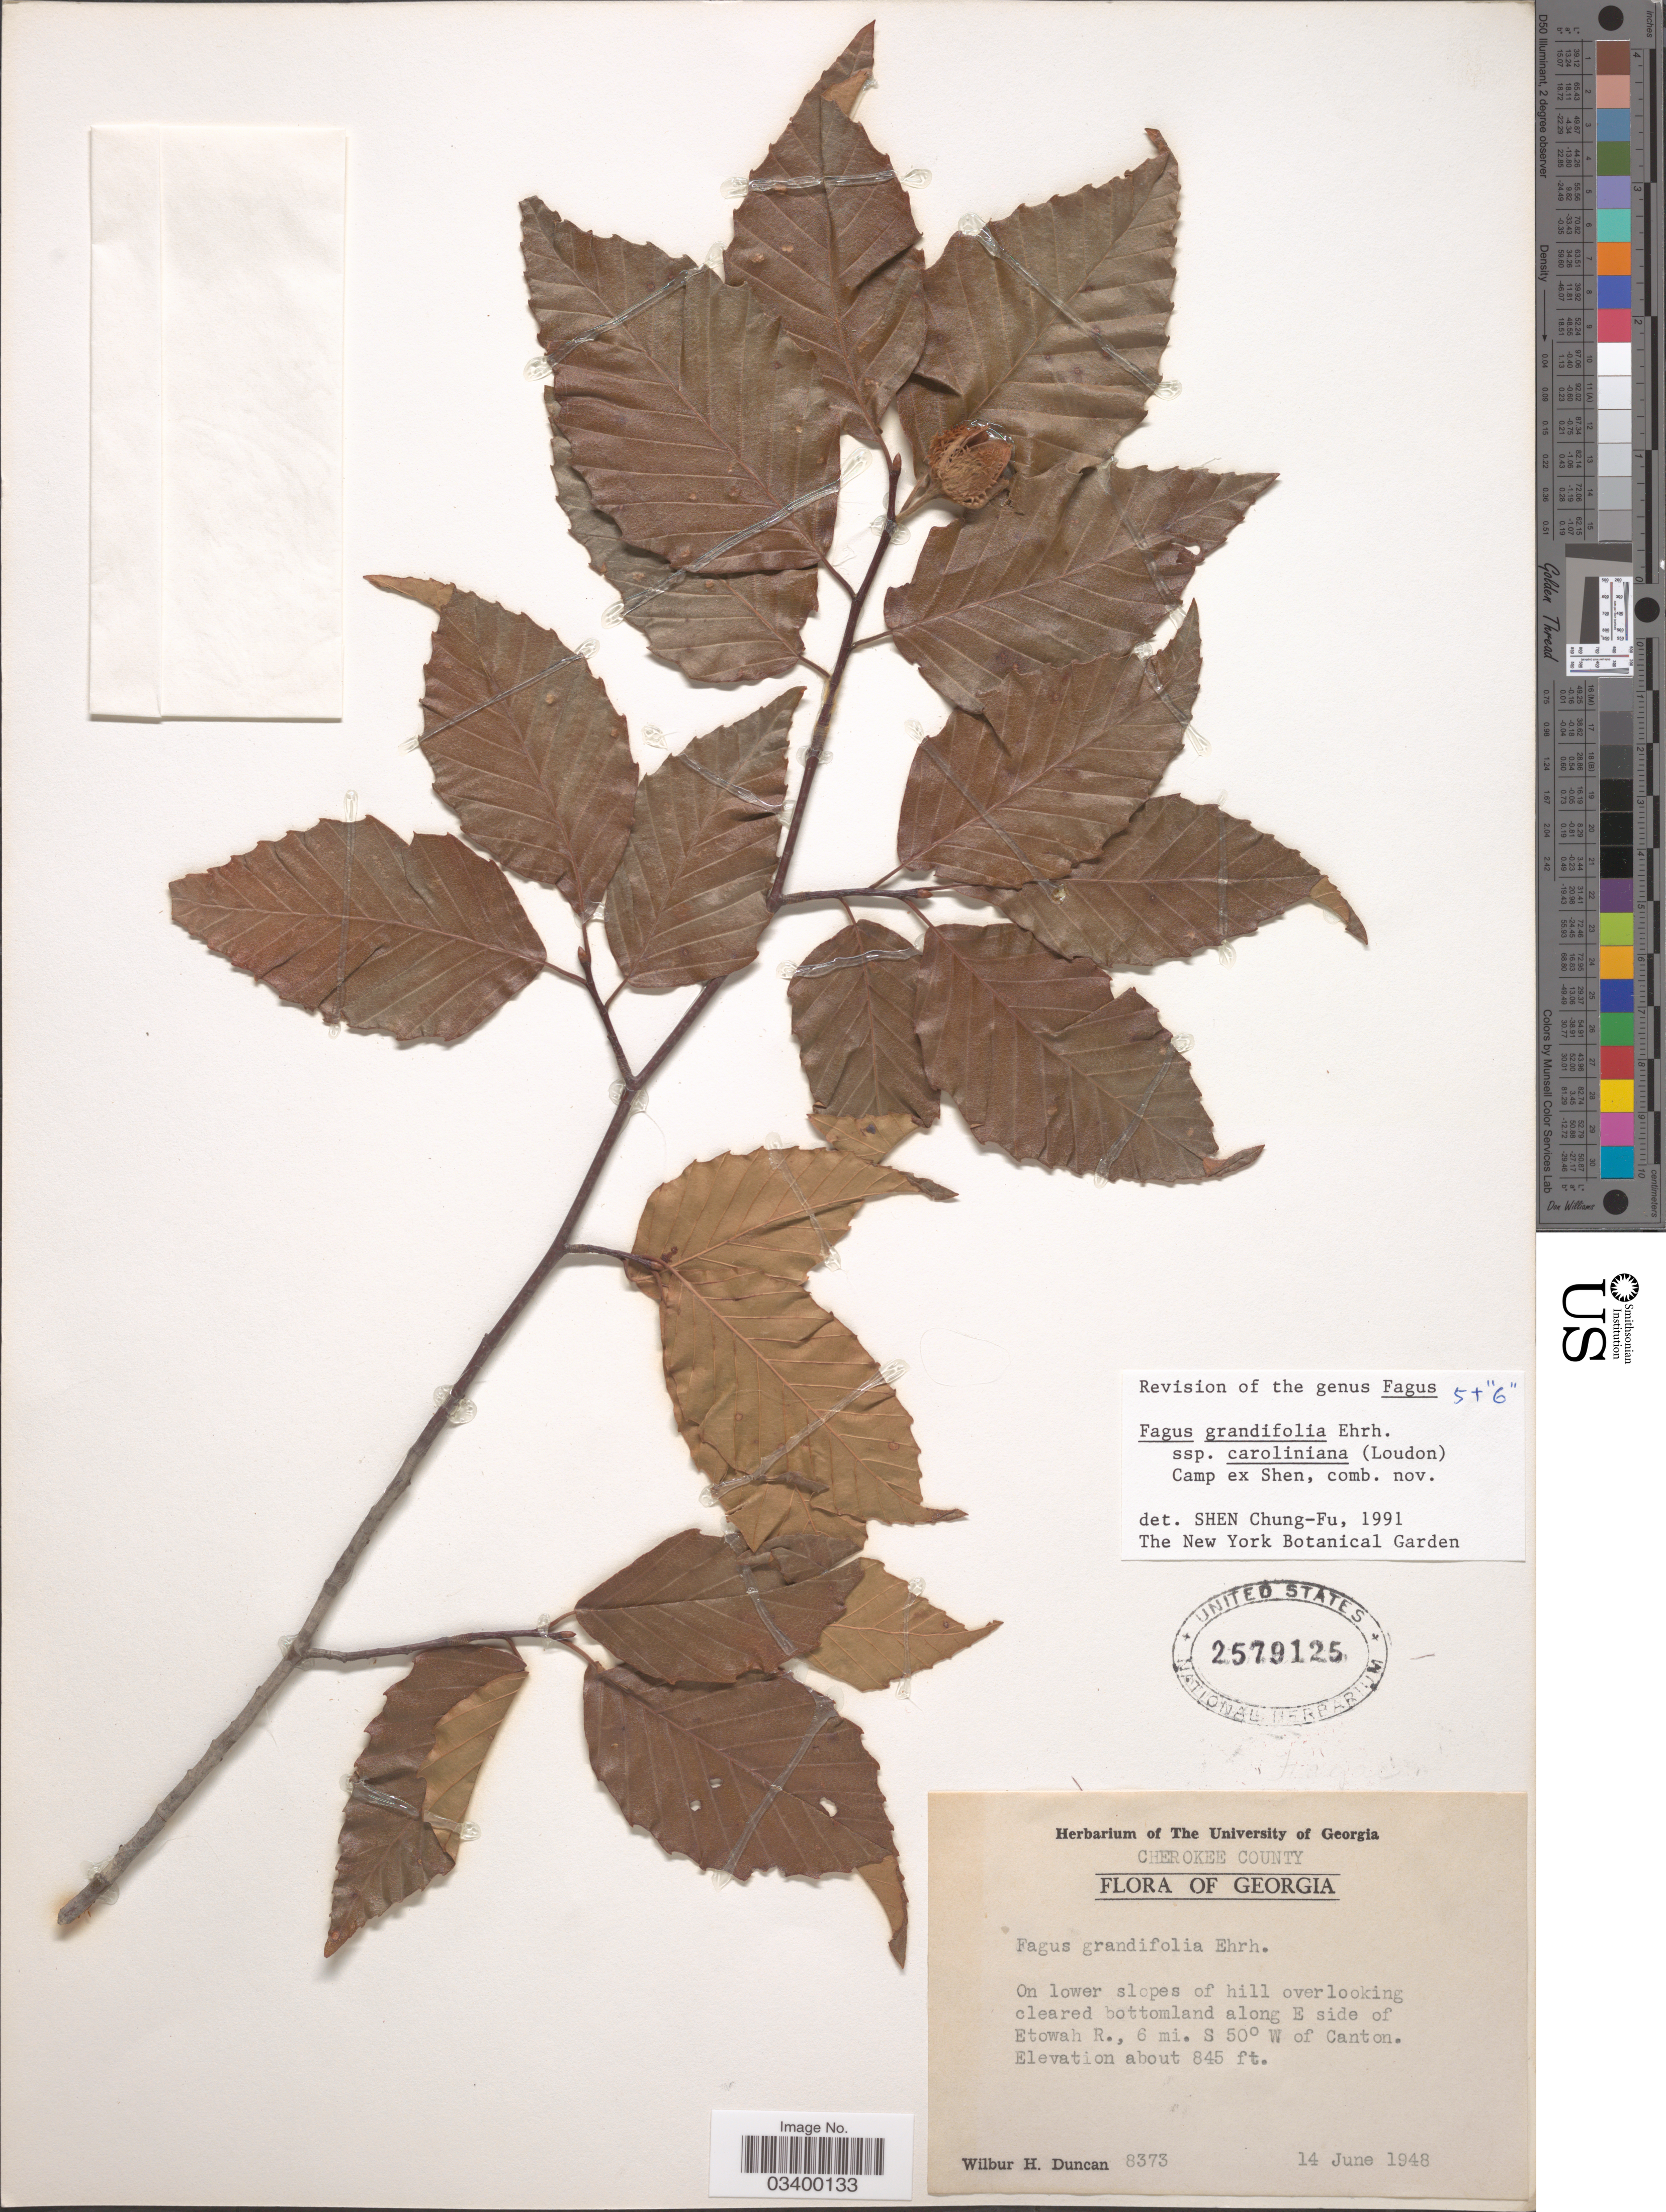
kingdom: Plantae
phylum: Tracheophyta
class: Magnoliopsida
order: Fagales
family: Fagaceae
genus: Fagus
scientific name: Fagus grandifolia subsp. caroliniana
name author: (Loudon) Fernald & Rehder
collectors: W. H. Duncan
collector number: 8373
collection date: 1948-06-14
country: United States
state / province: Georgia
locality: Cherokee County. On lower slopes of hill overlooking cleared bottomland along E side of Etowah R., 6 mi. S 50º W of Canton.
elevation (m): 258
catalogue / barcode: US 2579125